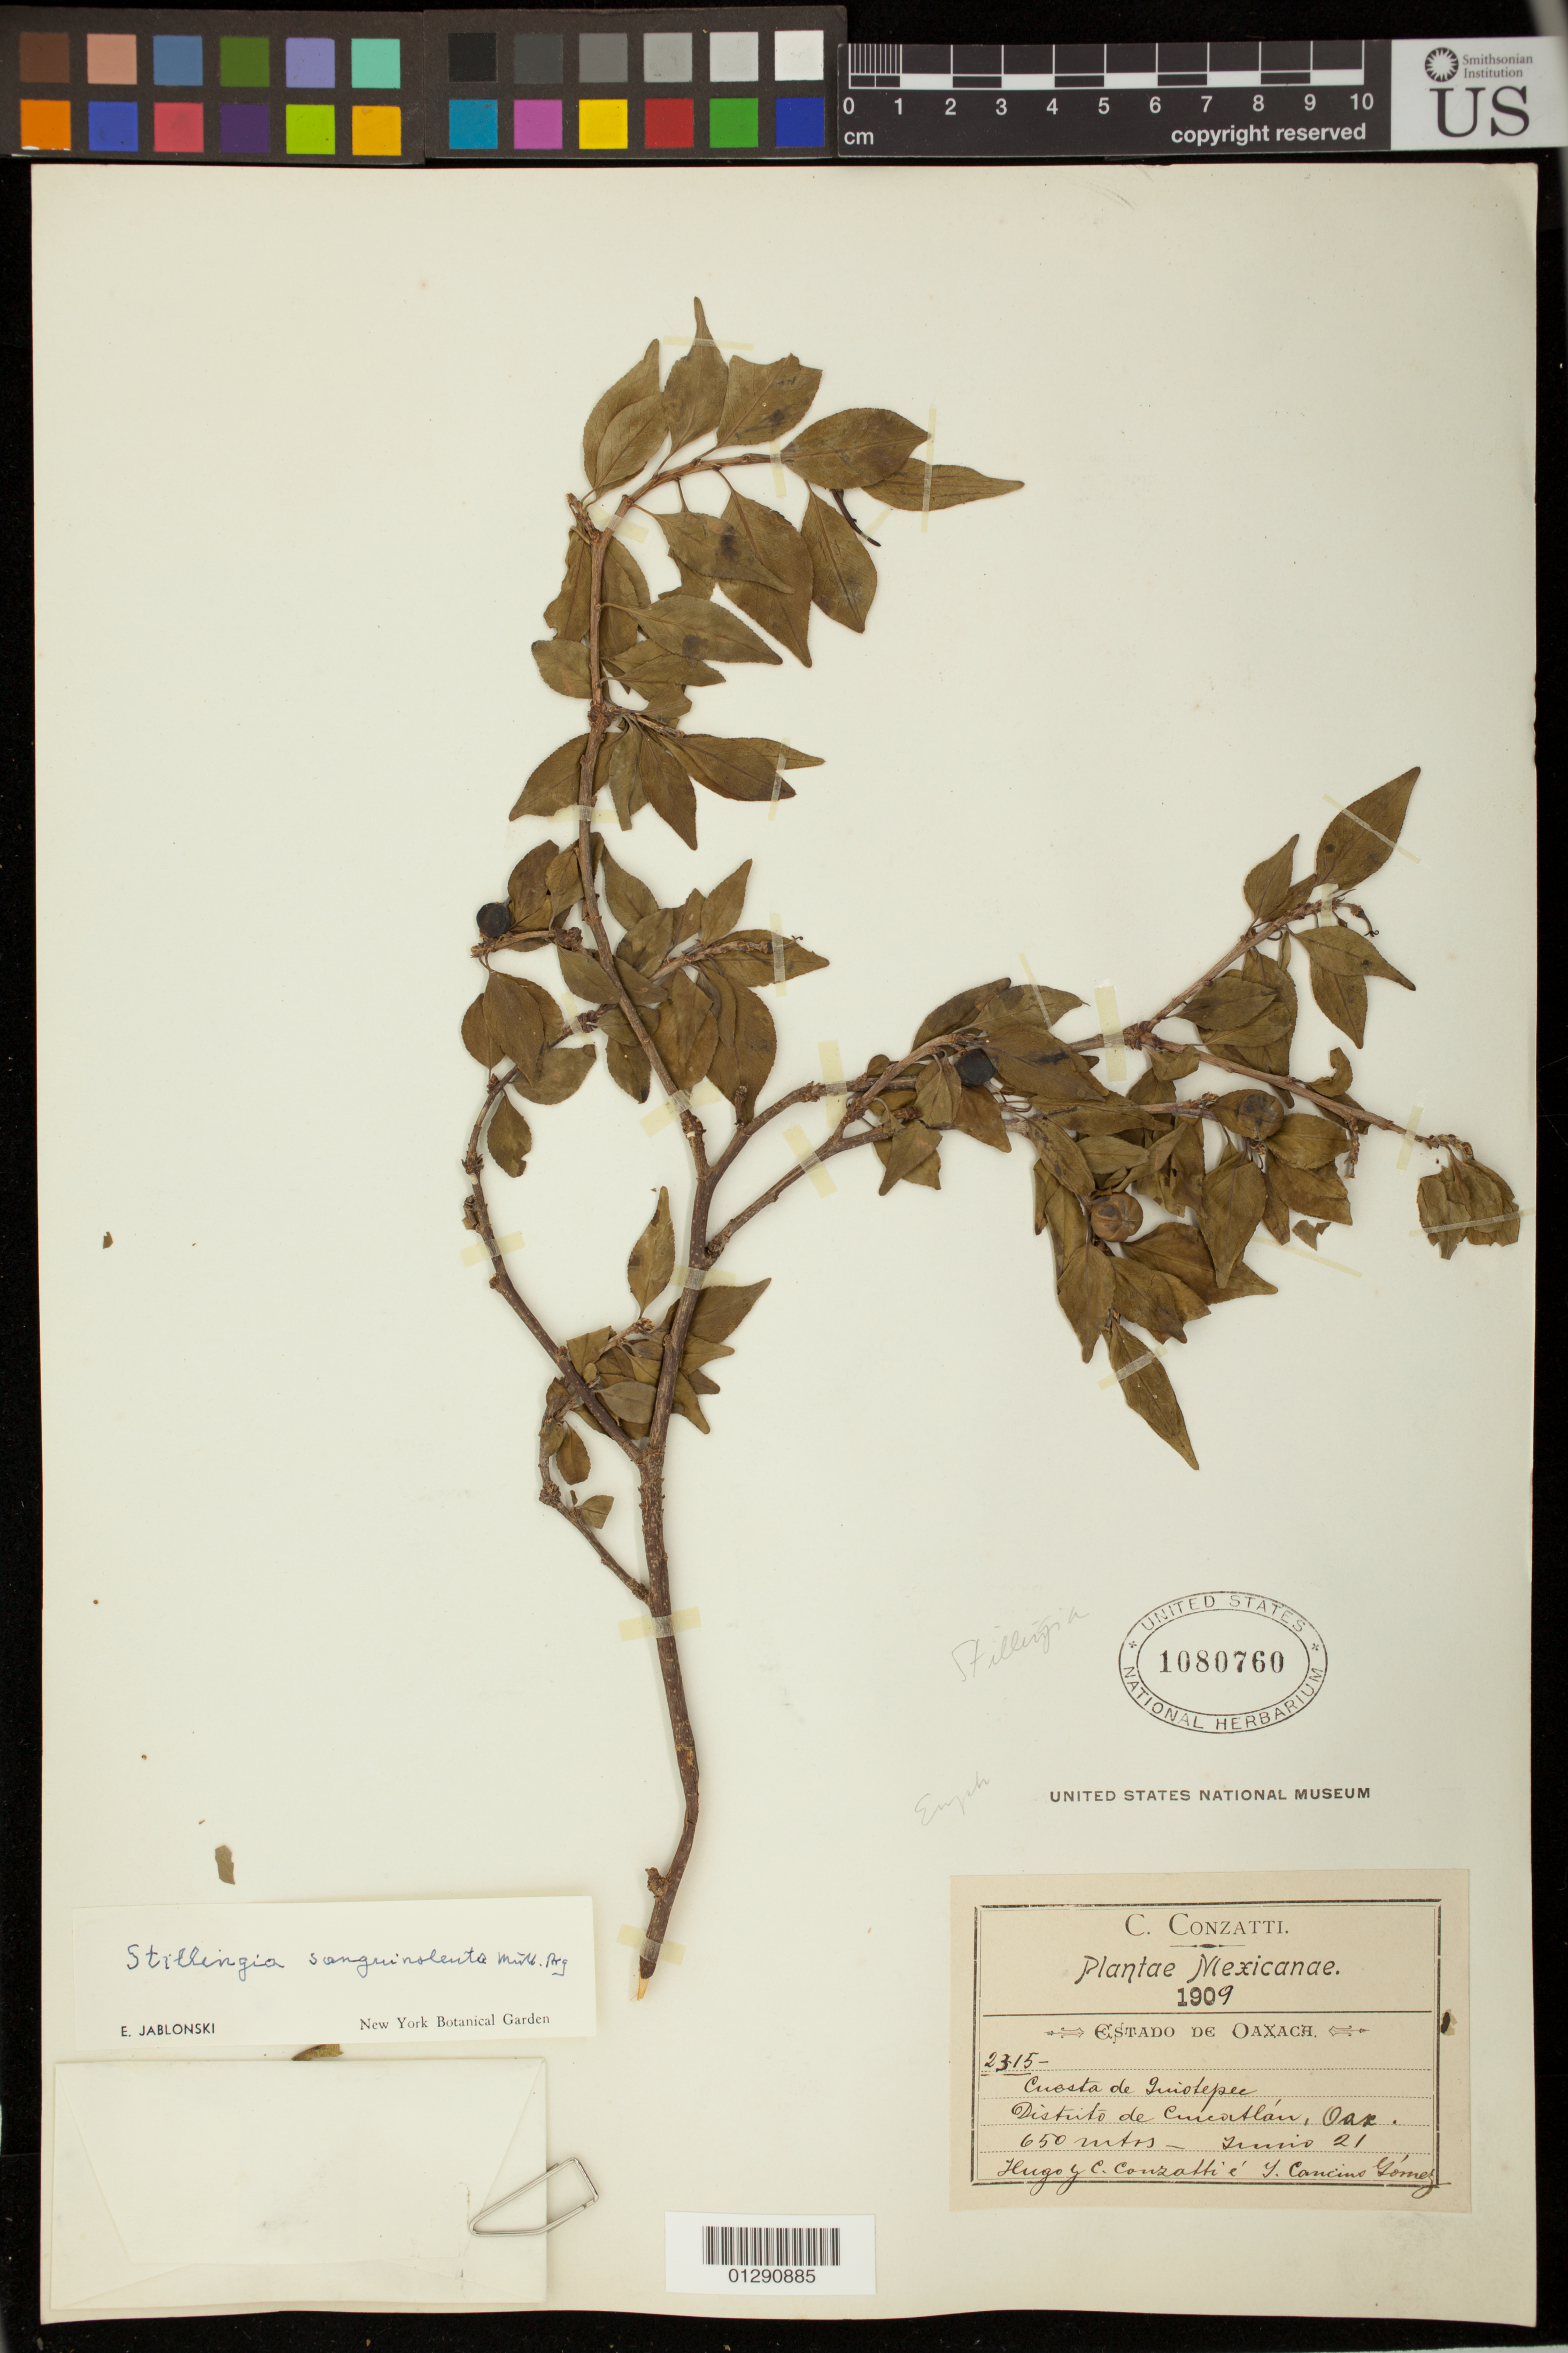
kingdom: Plantae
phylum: Tracheophyta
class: Magnoliopsida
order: Malpighiales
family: Euphorbiaceae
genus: Stillingia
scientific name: Stillingia sanguinolenta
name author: Müll. Arg.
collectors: C. Conzatti & Cancino Gómez, I.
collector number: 2315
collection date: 1909-06-21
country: Mexico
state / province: Oaxaca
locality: Distrito de Cuicatlan [San Juan Bautista Cuicatlan]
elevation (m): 650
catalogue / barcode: US 1080760